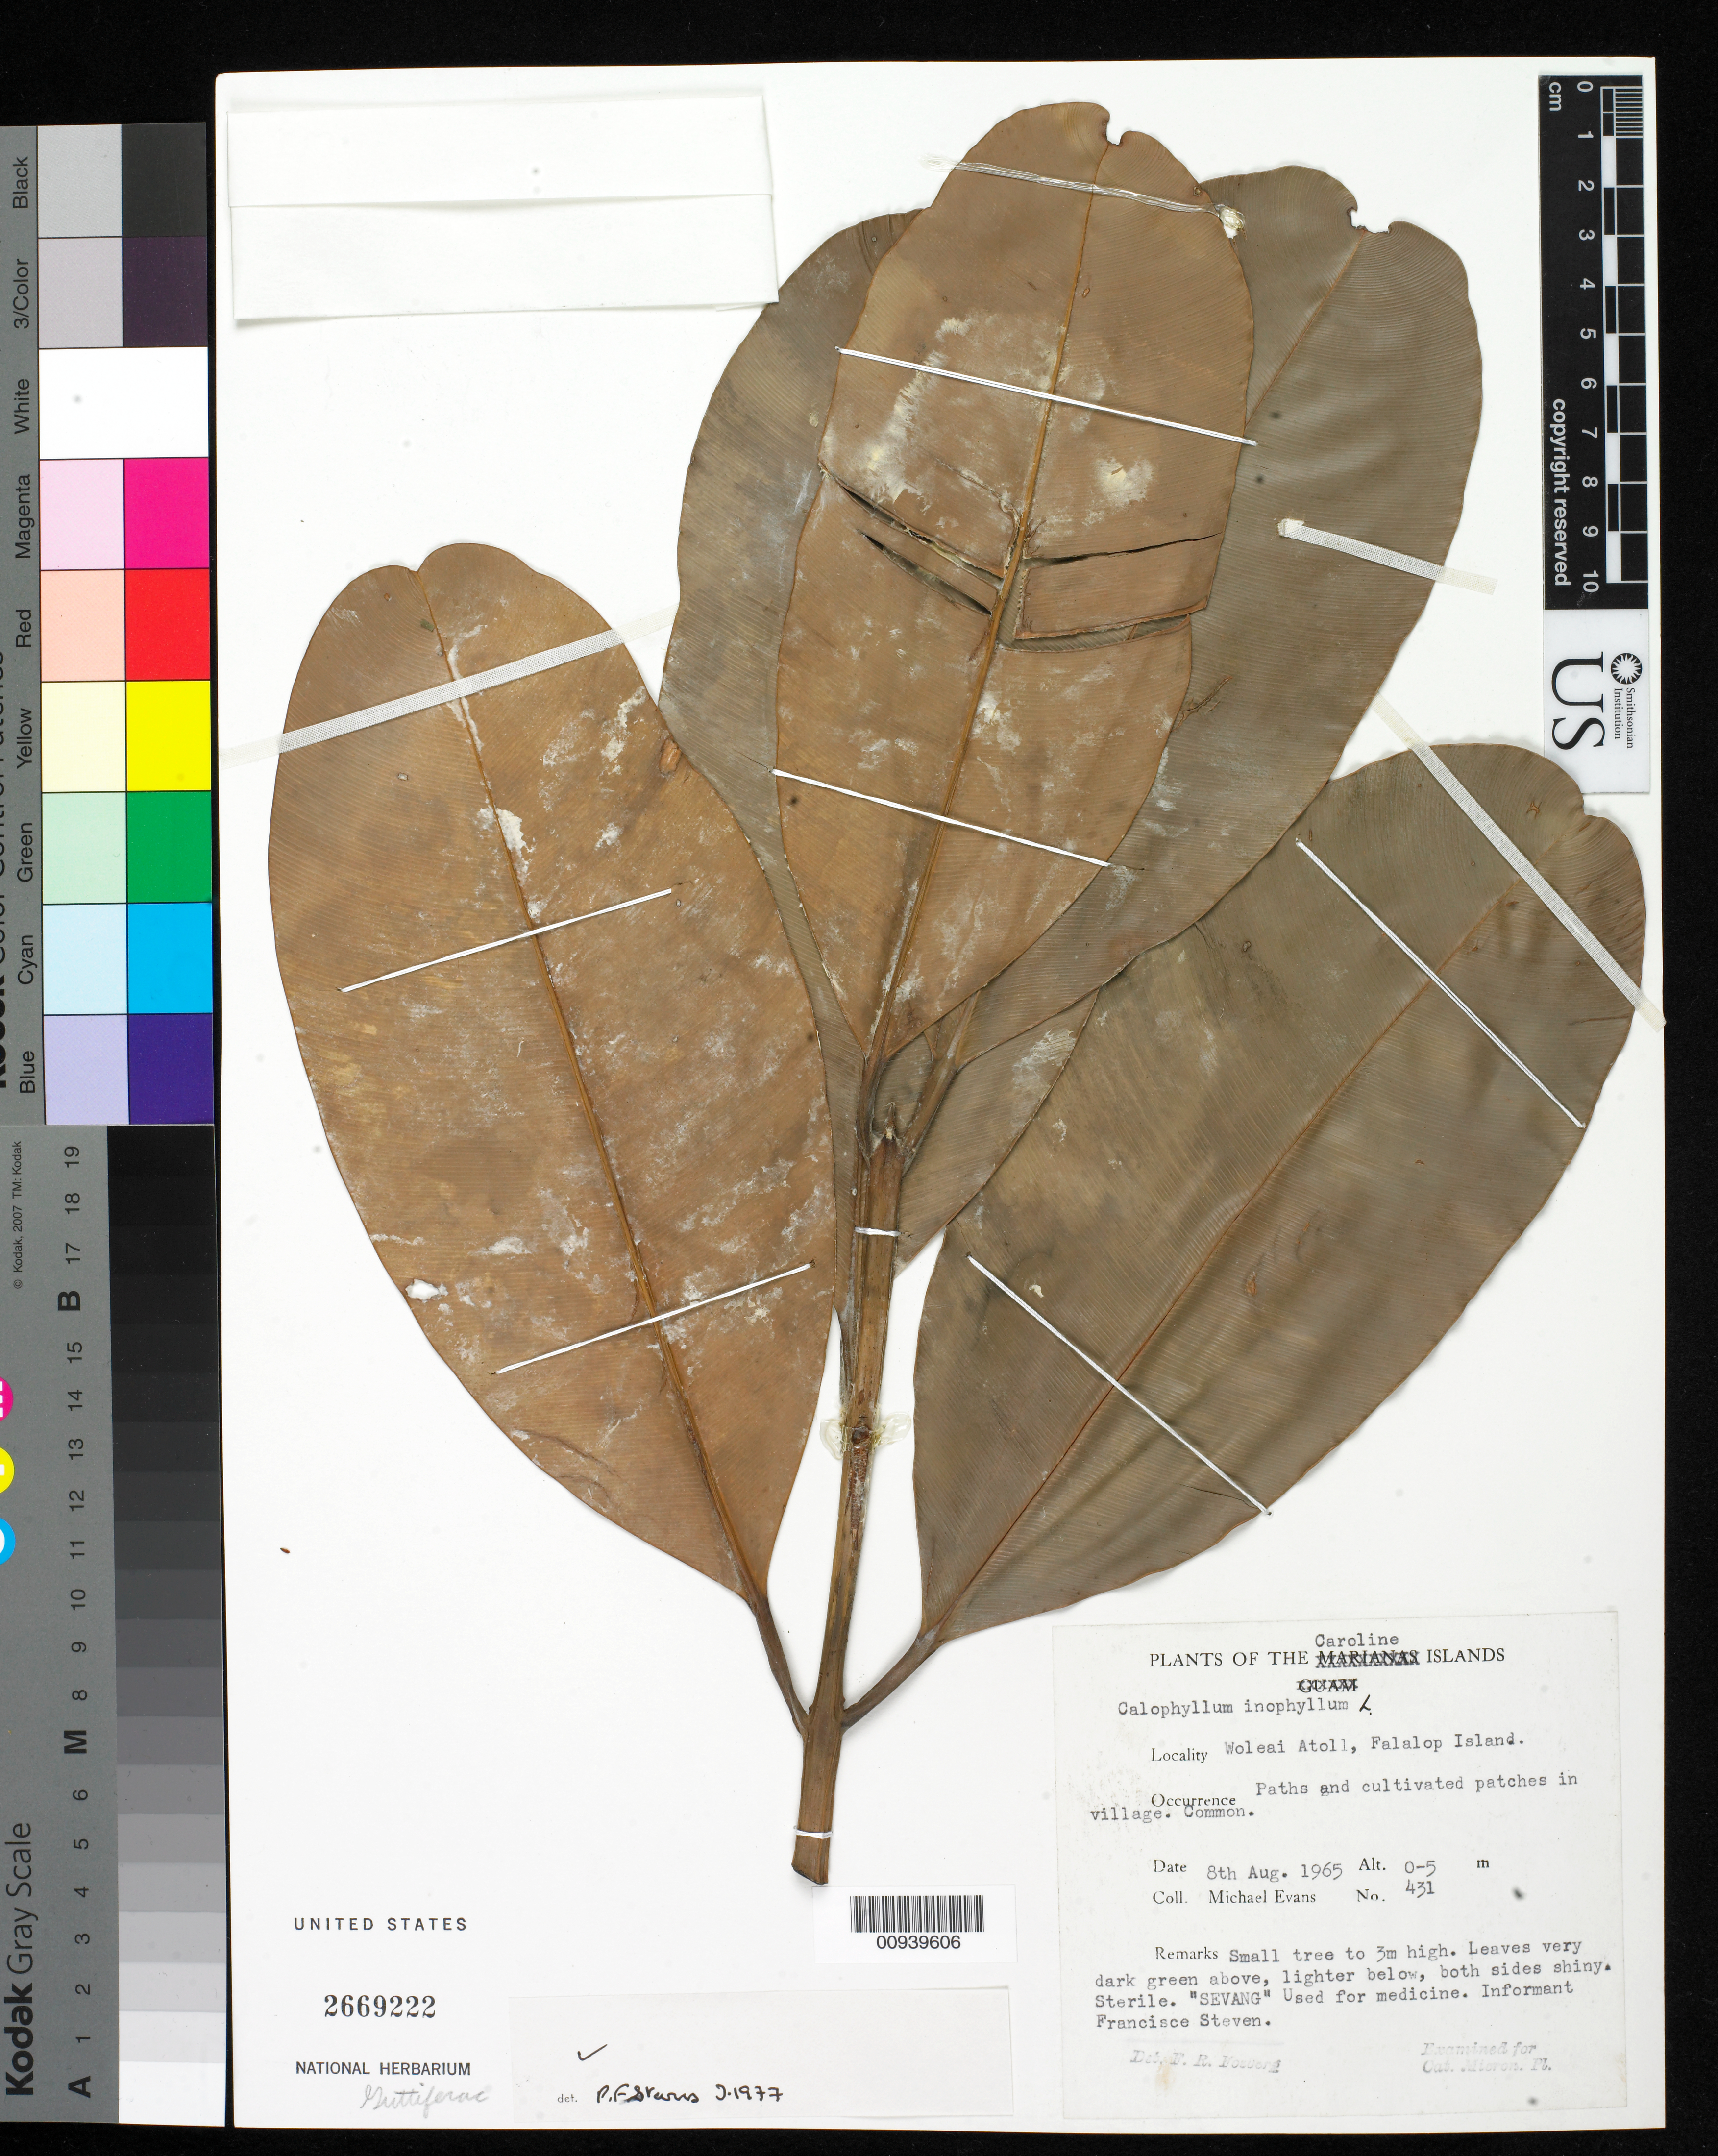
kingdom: Plantae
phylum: Tracheophyta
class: Magnoliopsida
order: Malpighiales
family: Calophyllaceae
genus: Calophyllum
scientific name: Calophyllum inophyllum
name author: L.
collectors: M. Evans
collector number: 431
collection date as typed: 08 Aug 1965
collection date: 1965-08-08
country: Micronesia, Federated States of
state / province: Yap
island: Woleai Atoll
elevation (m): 0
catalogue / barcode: US 2669222